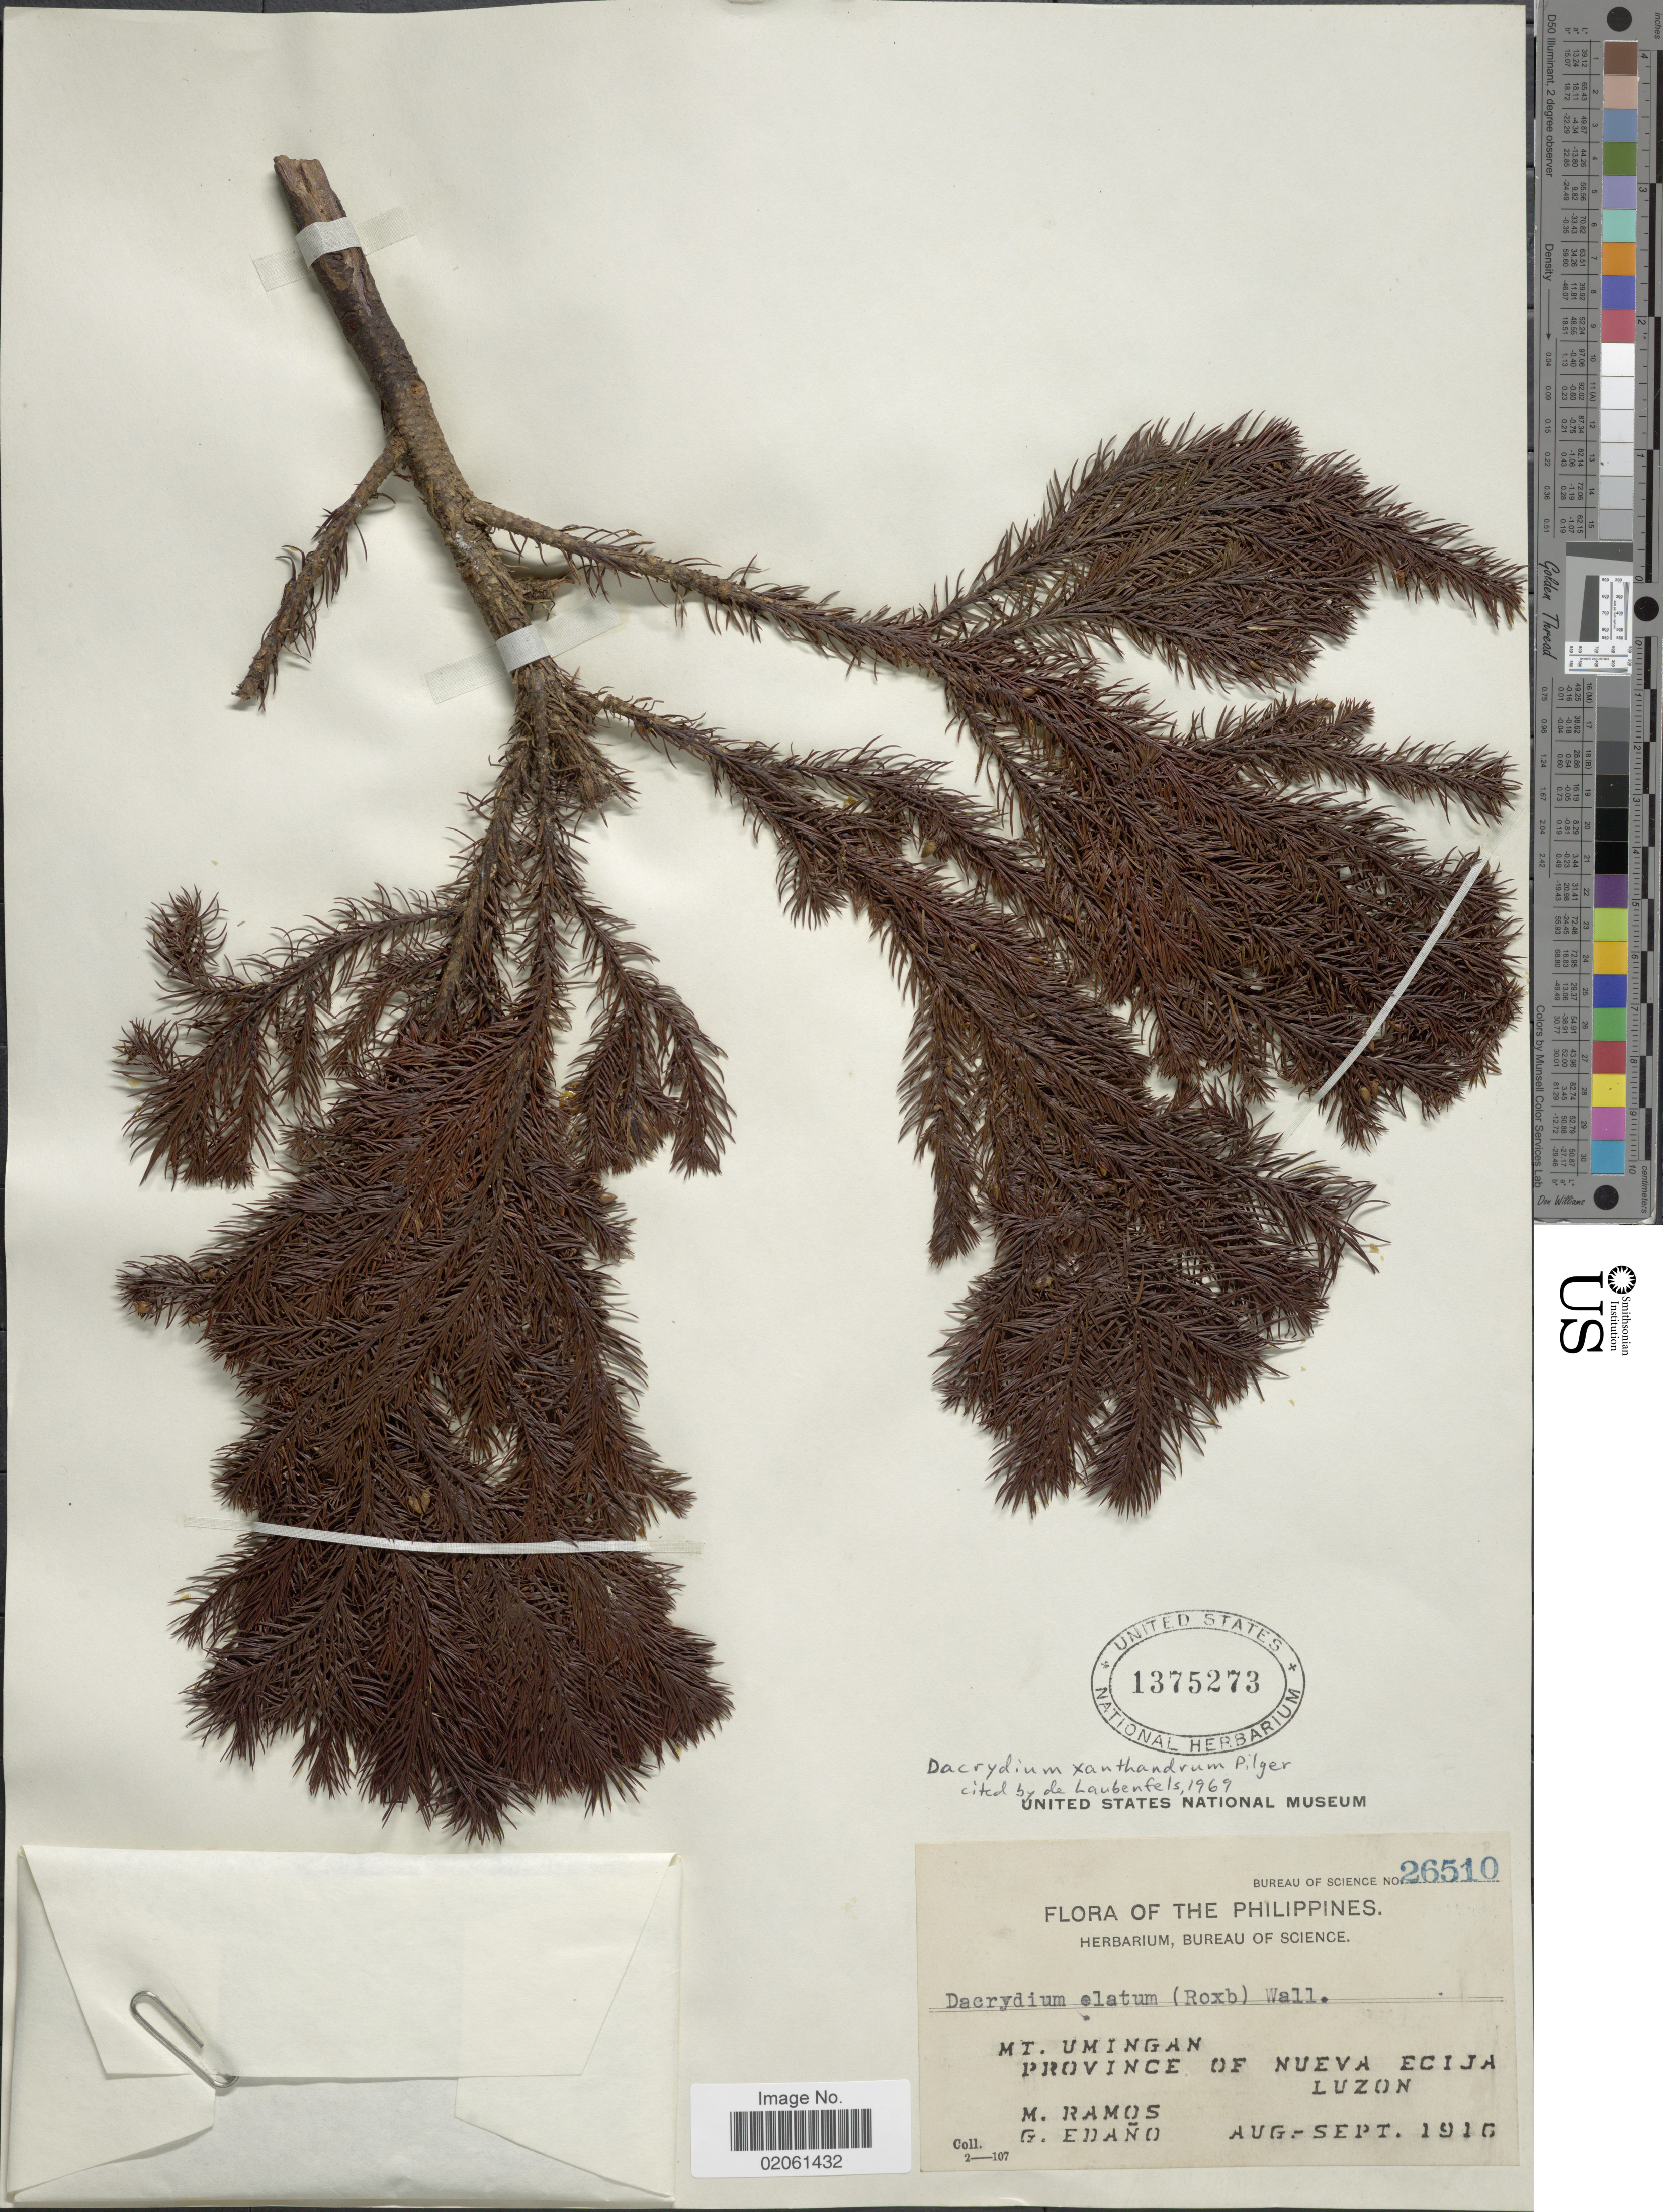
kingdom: Plantae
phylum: Tracheophyta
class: Pinopsida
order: Pinales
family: Podocarpaceae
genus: Dacrydium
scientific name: Dacrydium xanthandrum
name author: Pilg.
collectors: M. Ramos & G. Edaño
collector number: Bureau of Science 26510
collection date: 1916-08/1916-09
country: Philippines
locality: Mt. Umingan. Province of Nueva Ecija. Luzon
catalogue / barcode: US 1375273